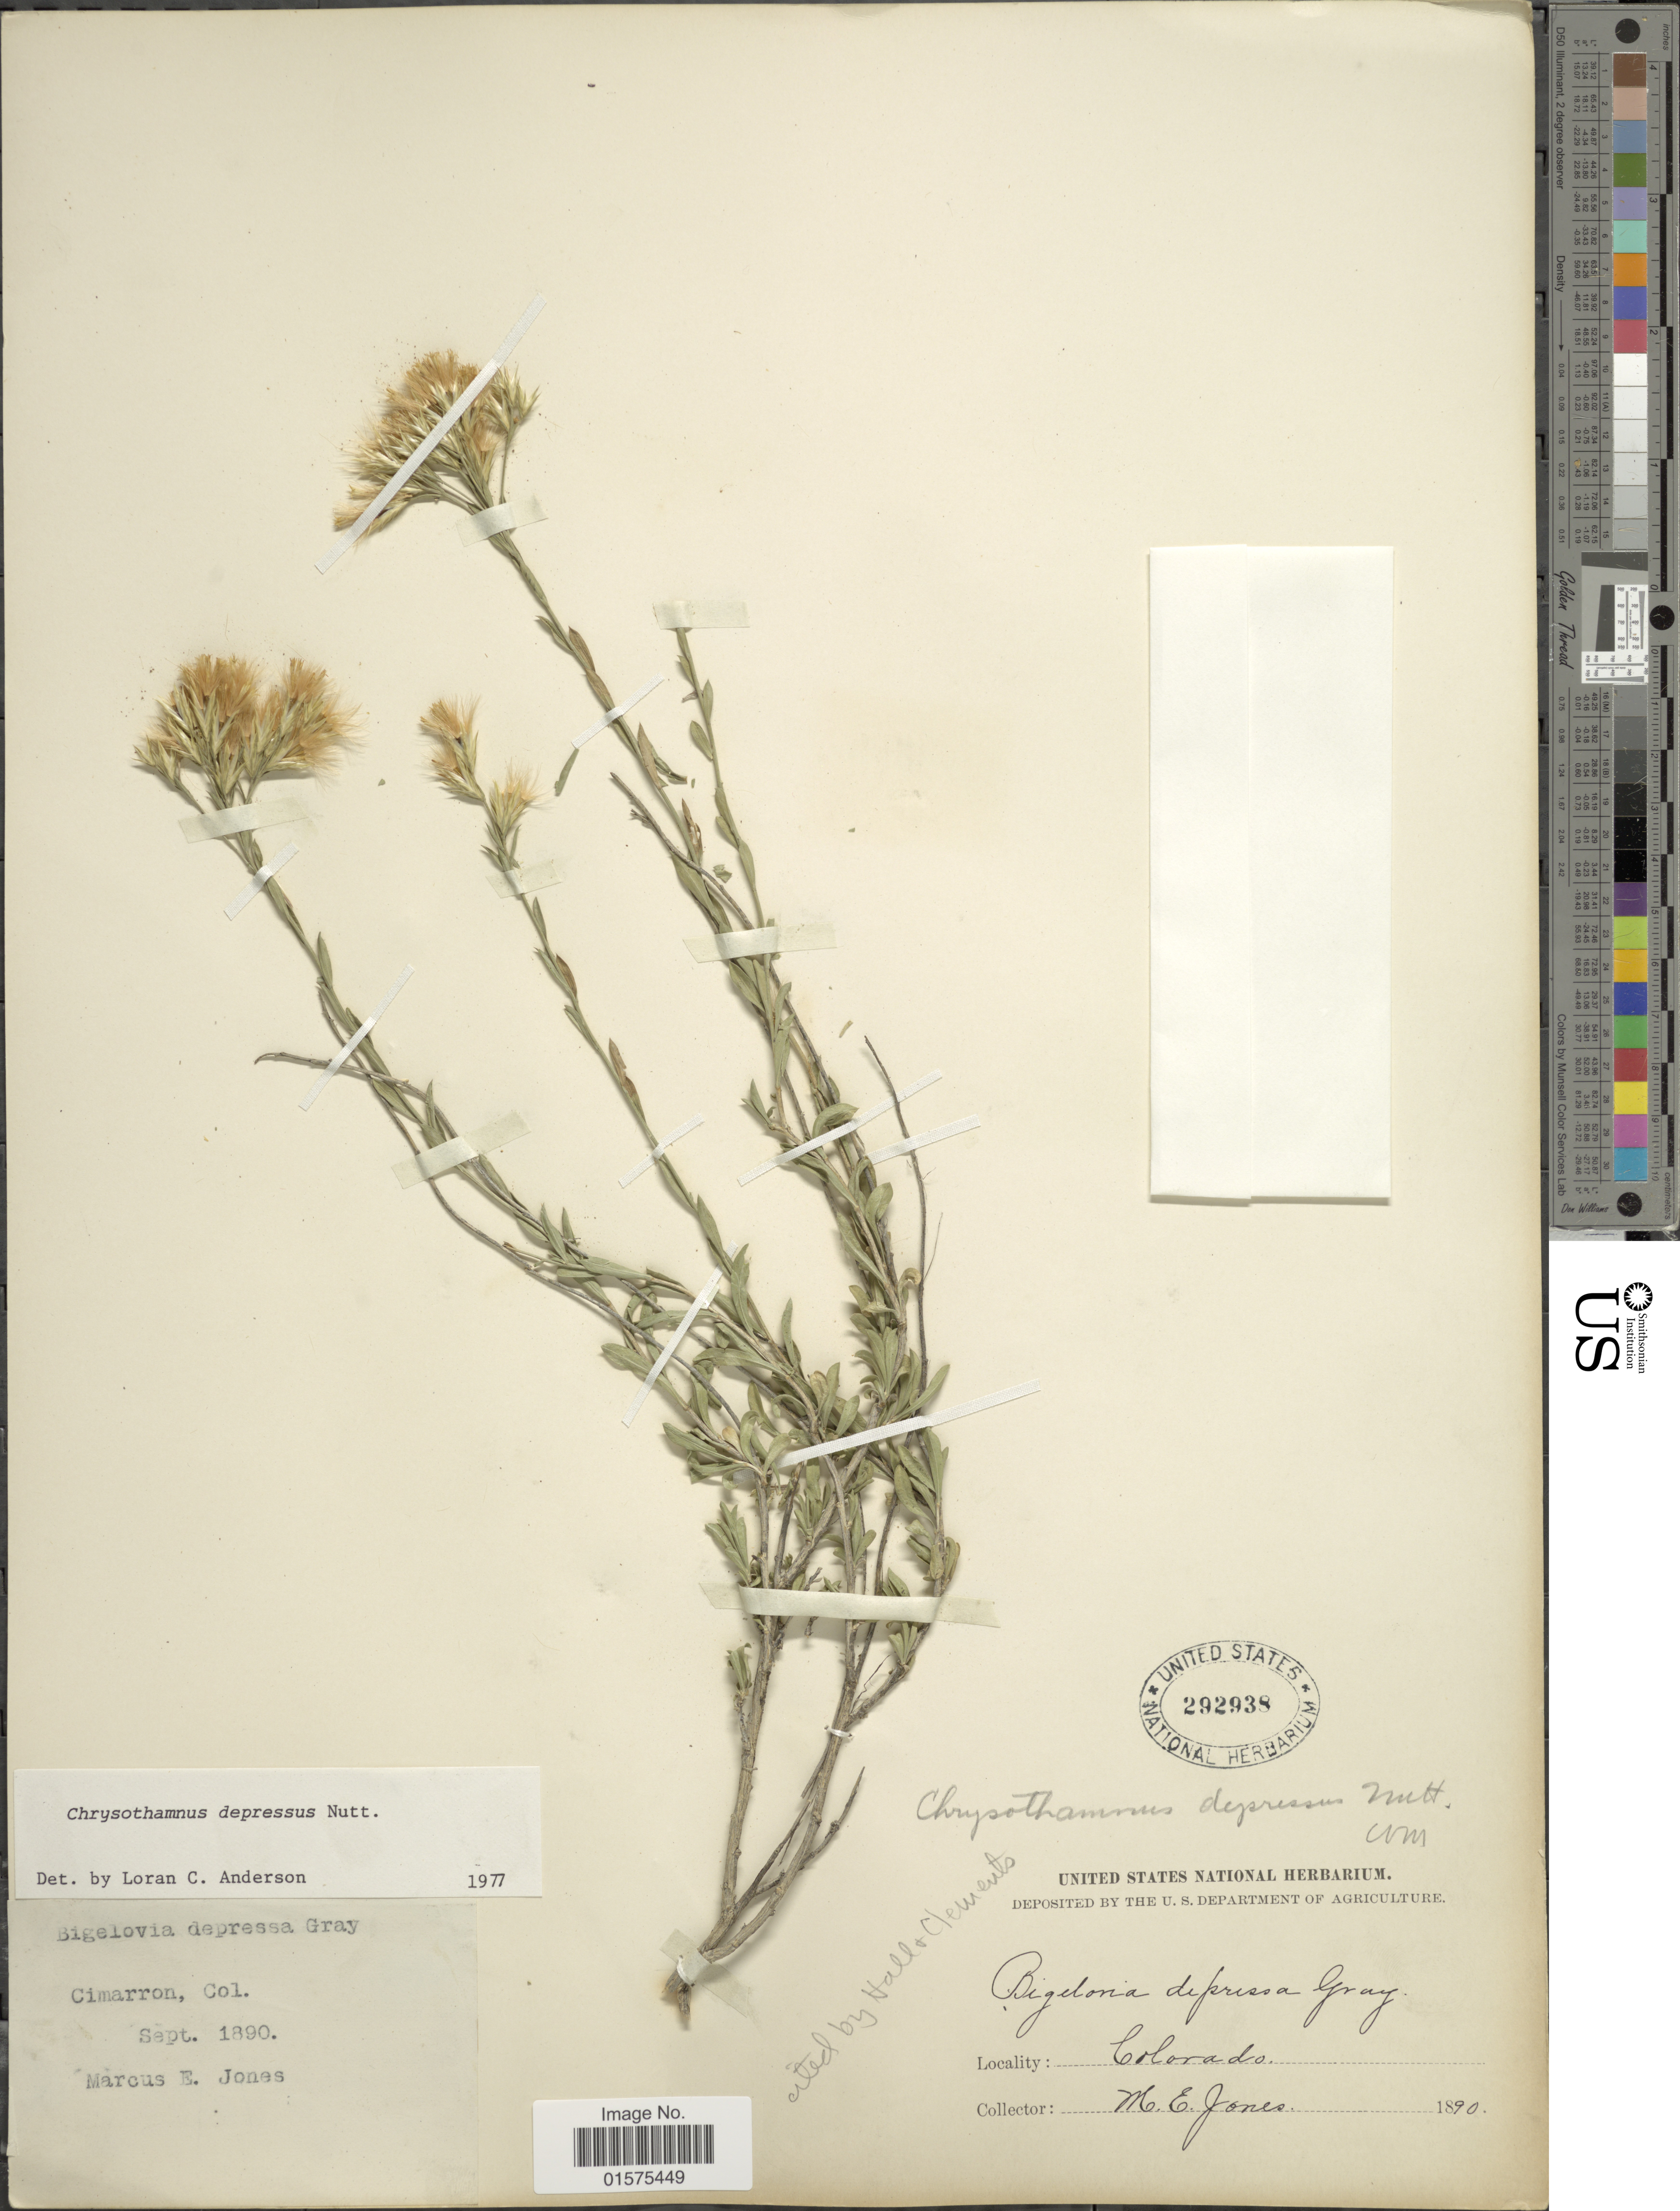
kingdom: Plantae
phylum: Tracheophyta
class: Magnoliopsida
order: Asterales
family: Asteraceae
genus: Chrysothamnus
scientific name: Chrysothamnus depressus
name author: Nutt.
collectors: M. E. Jones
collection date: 1890-09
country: United States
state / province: Colorado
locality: Cimarron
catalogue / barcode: US 292938